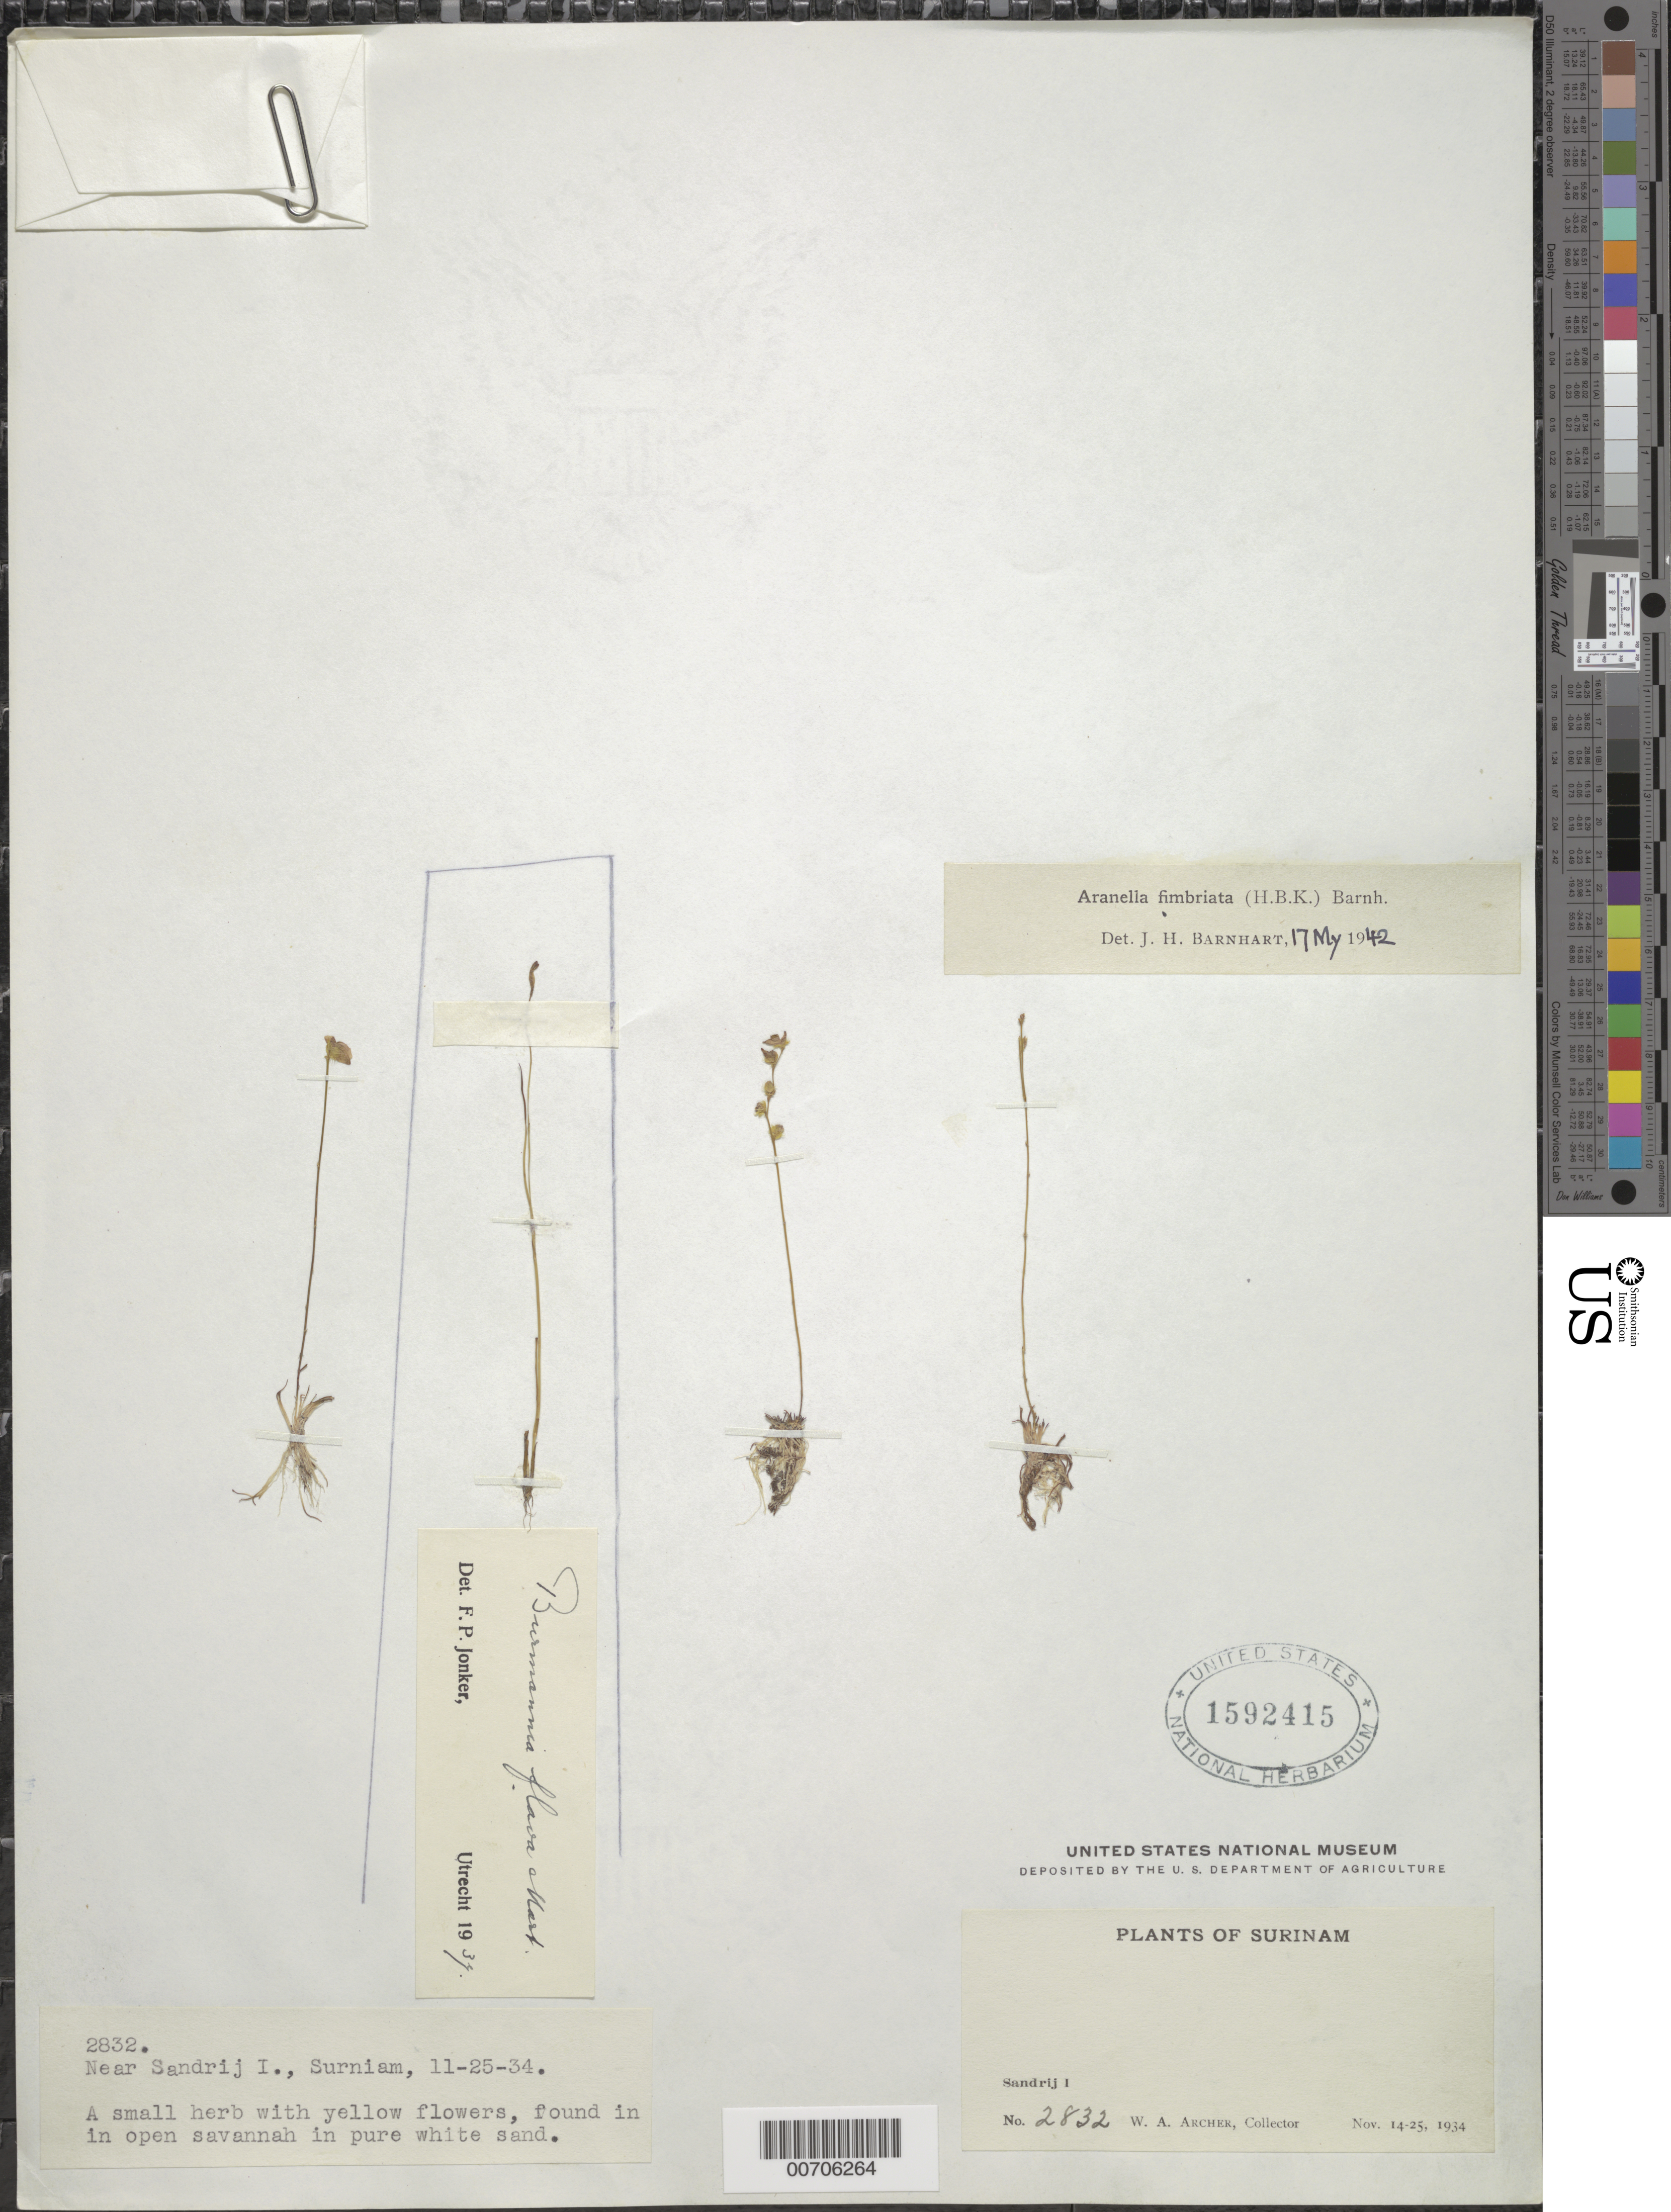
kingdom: Plantae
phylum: Tracheophyta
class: Magnoliopsida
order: Lamiales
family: Lentibulariaceae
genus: Aranella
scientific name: Aranella fimbriata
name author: (Kunth) Barnhart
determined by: Barnhart, J. H.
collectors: W. A. Archer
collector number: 2832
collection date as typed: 14-Nov-34 to 25-Nov-34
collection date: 1934-11-14/1934-11-25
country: Suriname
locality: Zanderij I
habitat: Open savanna on pure white sand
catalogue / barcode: US 1592415